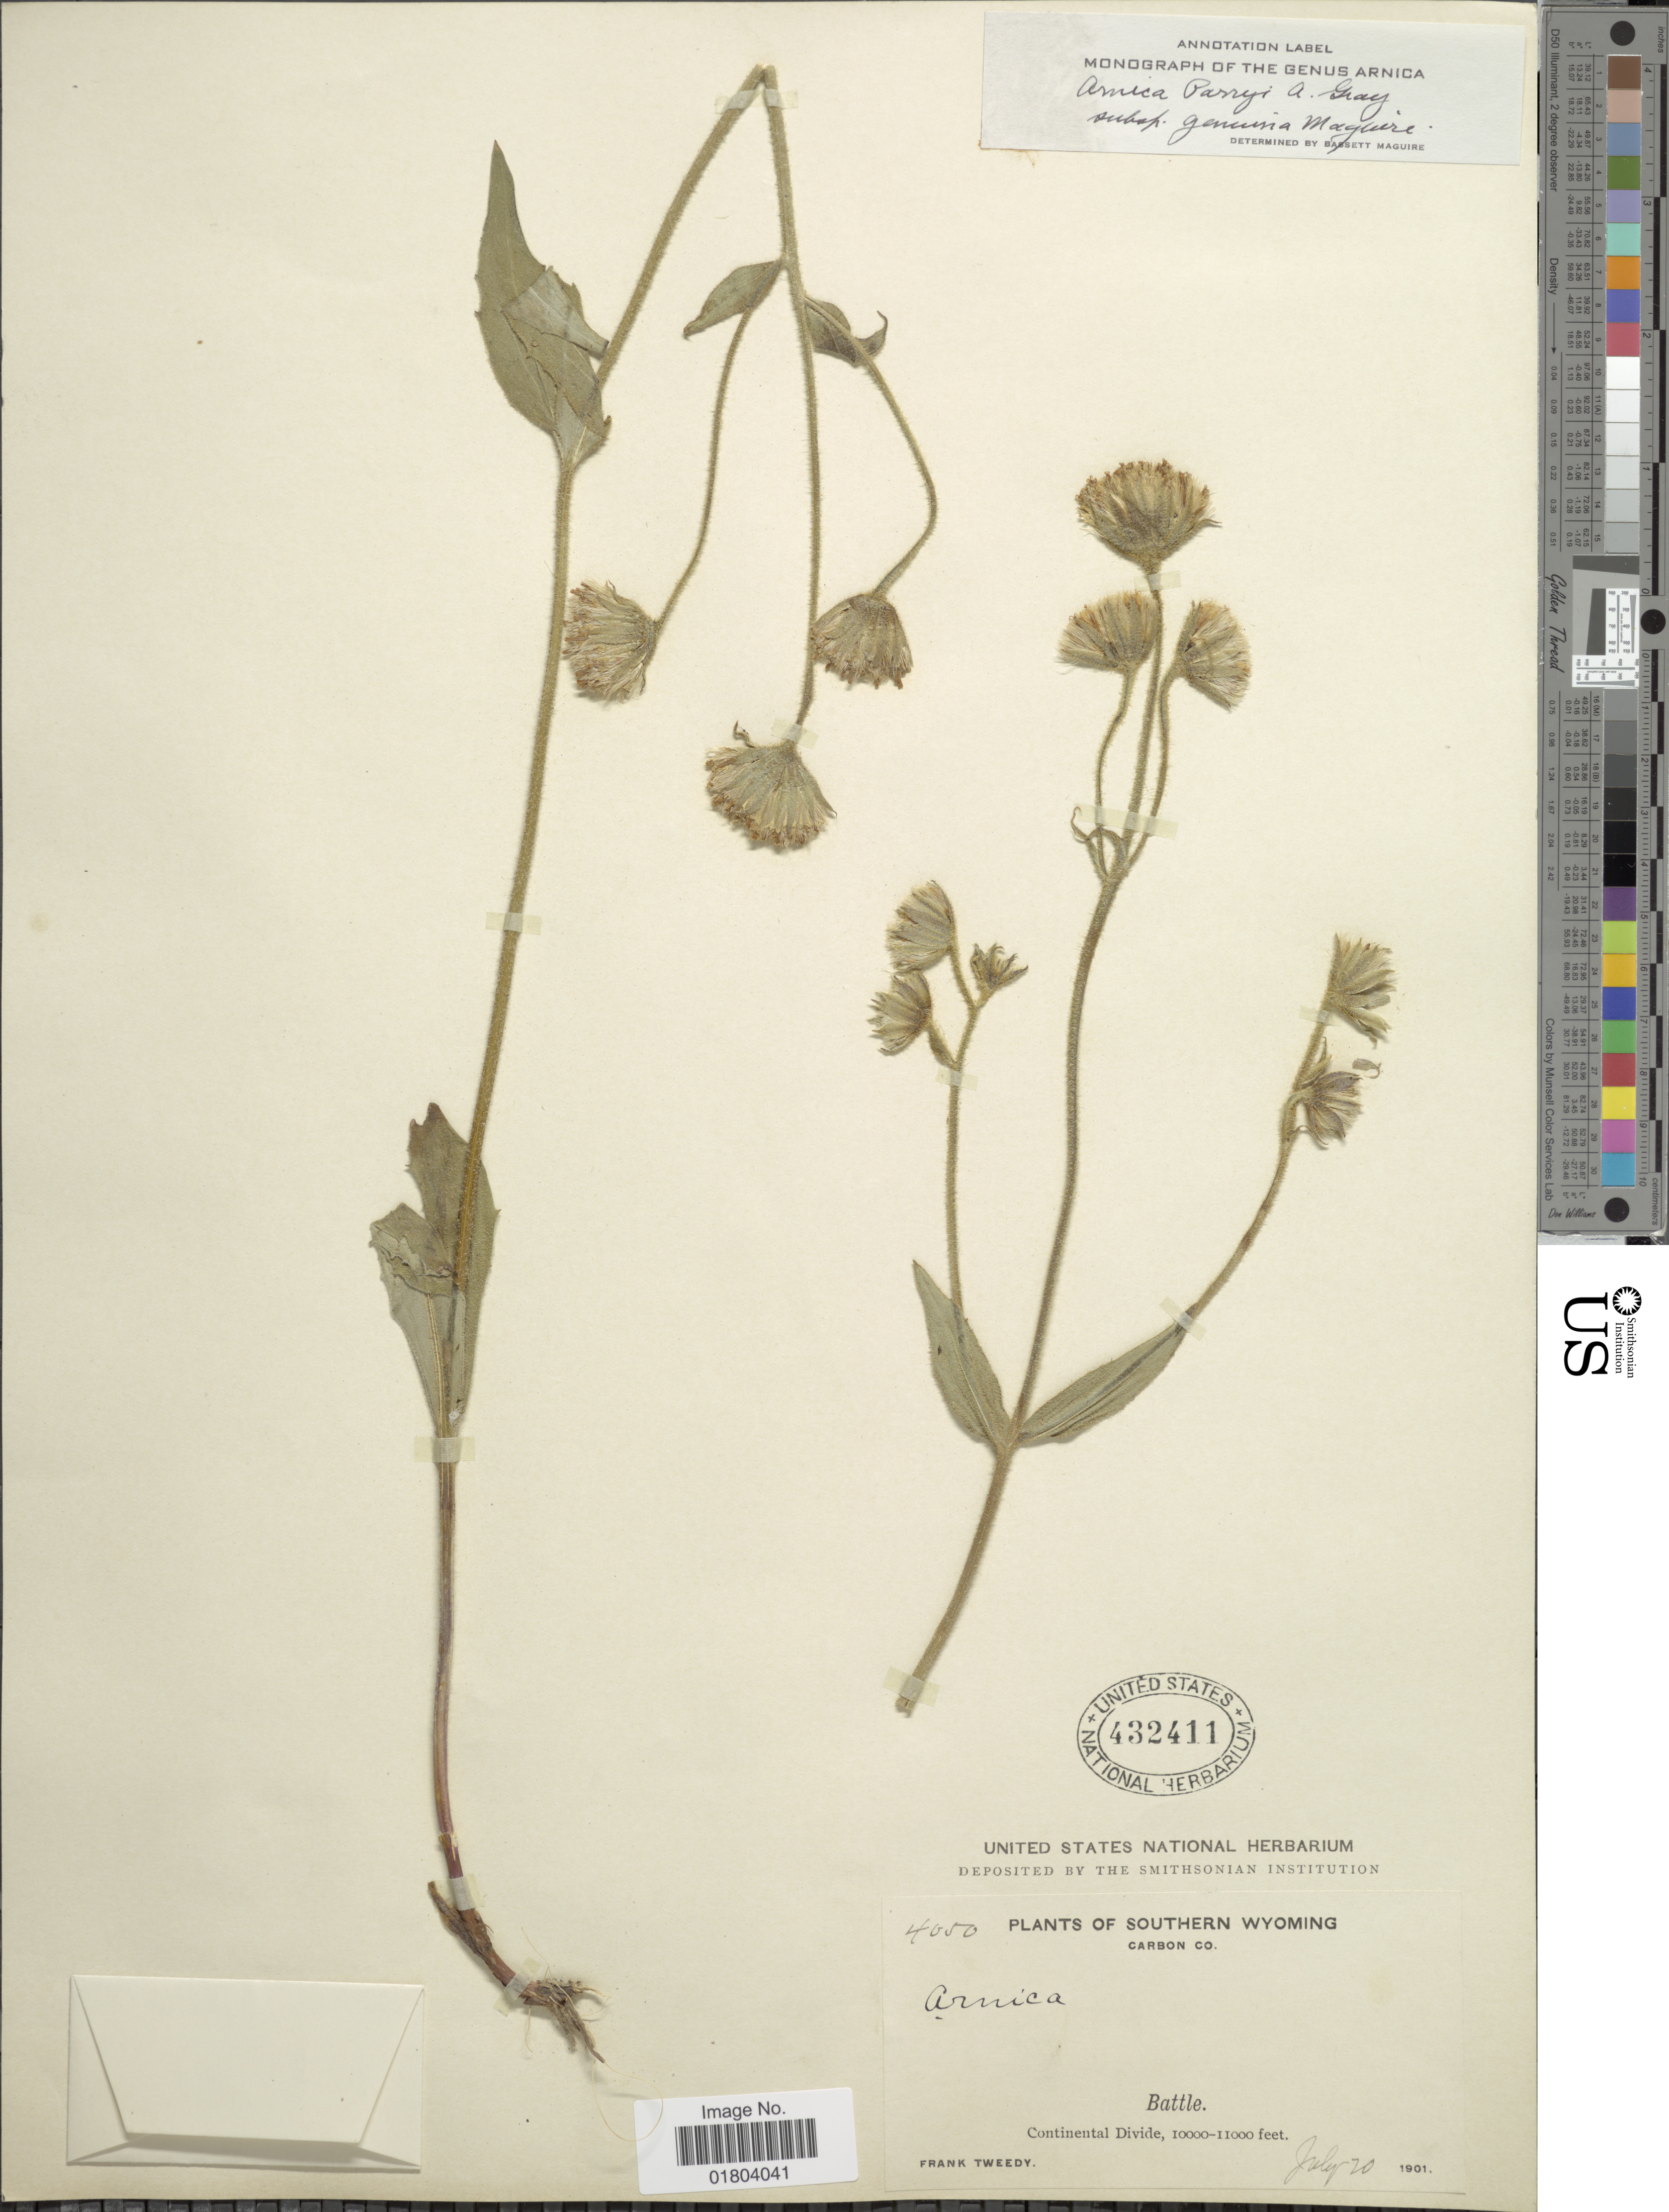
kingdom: Plantae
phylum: Tracheophyta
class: Magnoliopsida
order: Asterales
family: Asteraceae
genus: Arnica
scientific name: Arnica parryi subsp. genuina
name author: Maguire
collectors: F. Tweedy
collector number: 4050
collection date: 1901-07-20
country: United States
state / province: Wyoming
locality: Southern Wyoming, Carbon Co, Barrle, Continental Divide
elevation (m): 3048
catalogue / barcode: US 432411